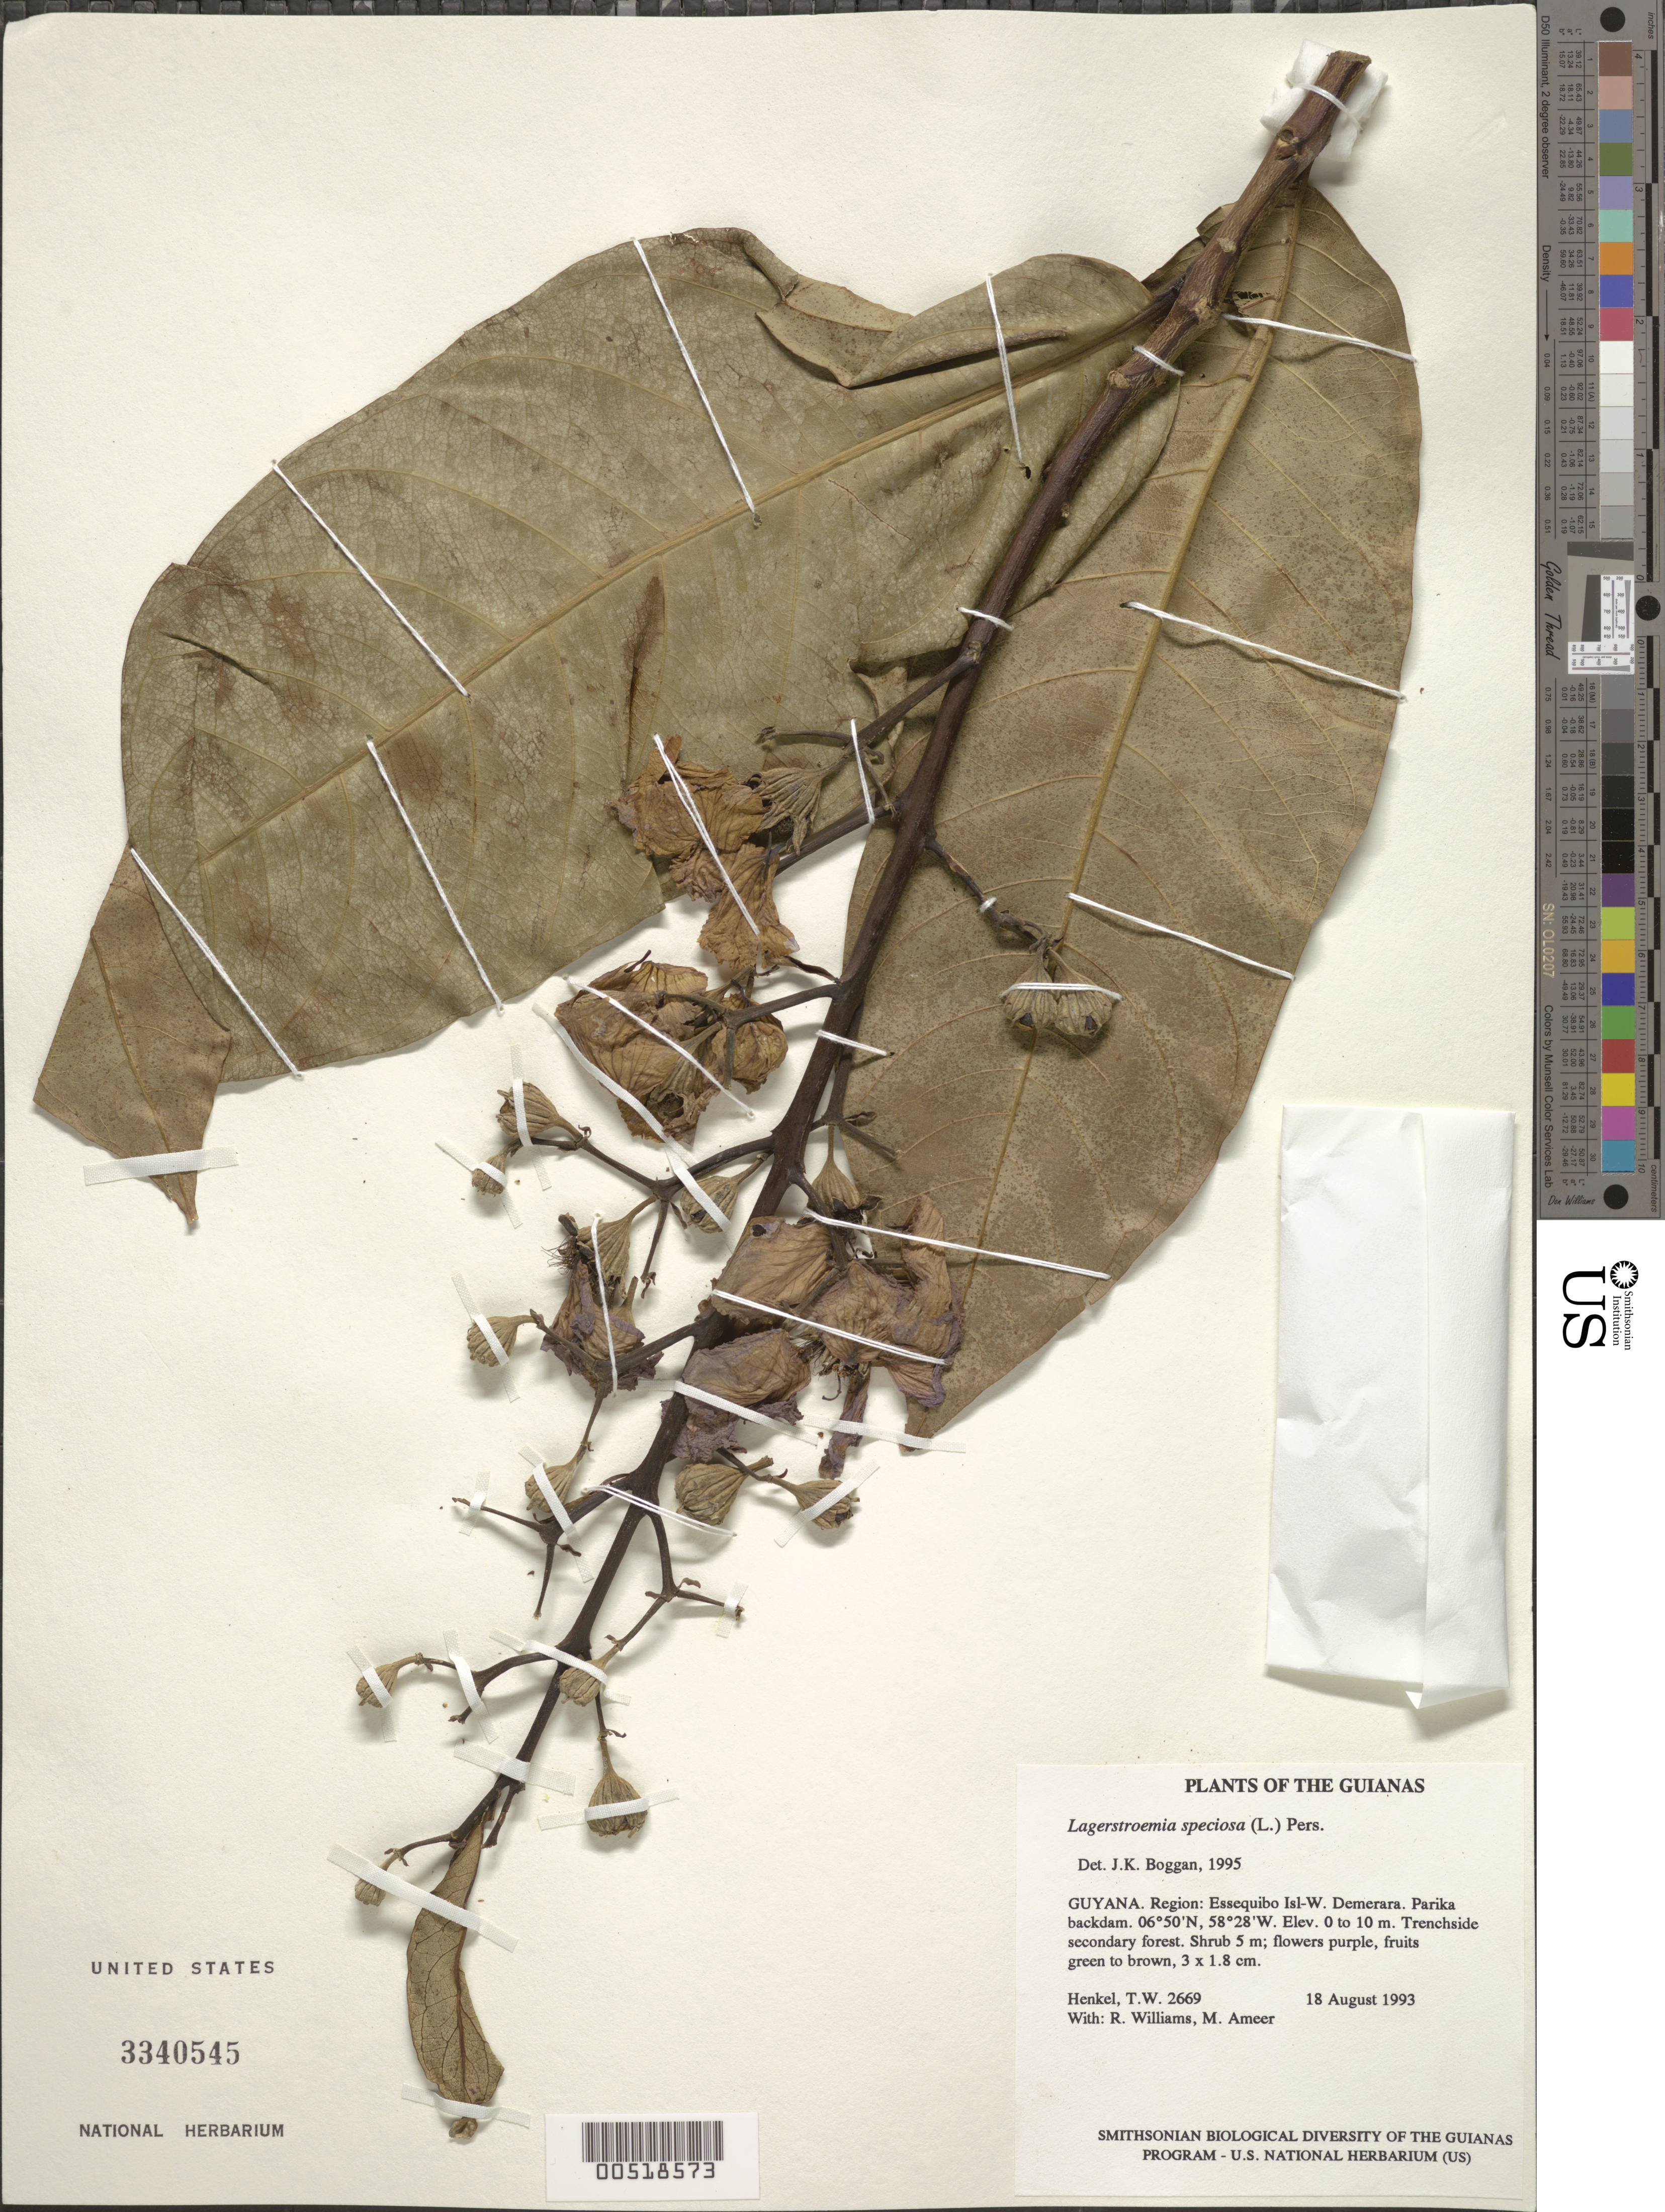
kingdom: Plantae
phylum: Tracheophyta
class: Magnoliopsida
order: Myrtales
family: Lythraceae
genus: Lagerstroemia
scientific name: Lagerstroemia speciosa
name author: (L.) Pers.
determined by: Boggan, J. K., (US), NMNH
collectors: T. Henkel, R. Williams & M. Ameer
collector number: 2669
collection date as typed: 18 August 1993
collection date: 1993-08-18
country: Guyana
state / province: Essequibo Isl-W. Demerara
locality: Parika backdam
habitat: Trenchside secondary forest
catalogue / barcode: US 3340545